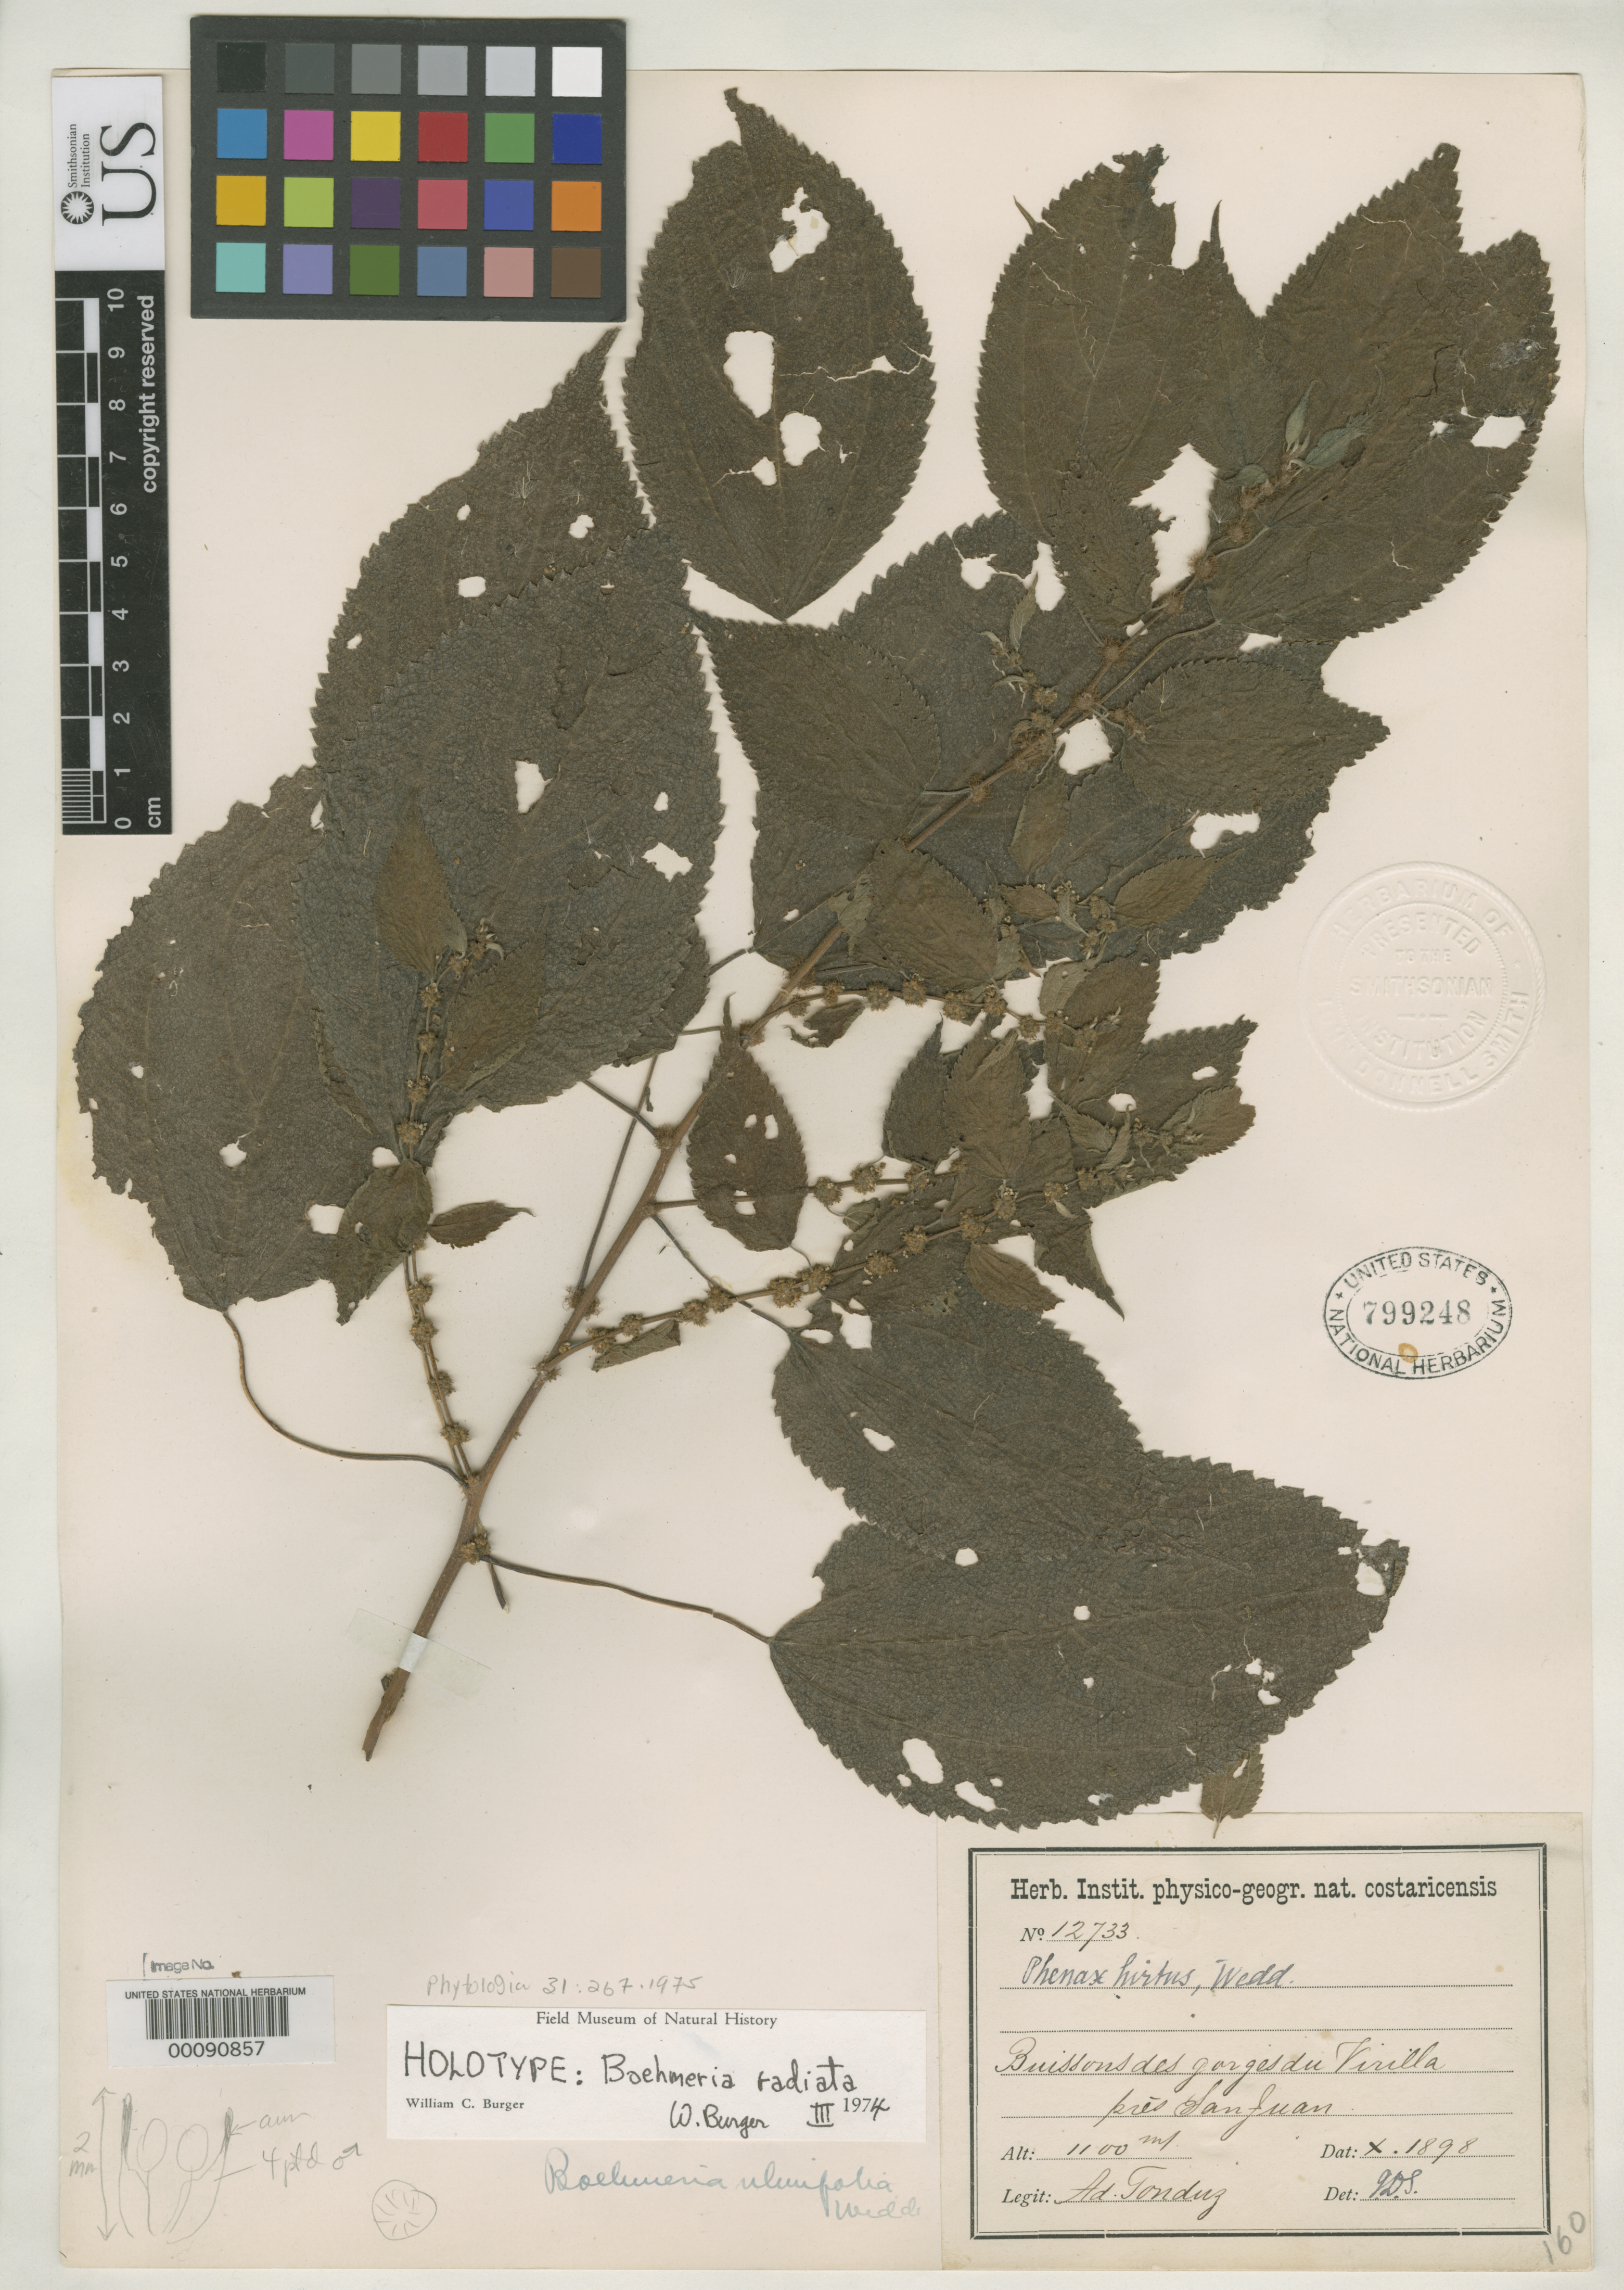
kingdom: Plantae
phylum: Tracheophyta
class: Magnoliopsida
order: Rosales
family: Urticaceae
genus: Boehmeria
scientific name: Boehmeria radiata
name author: W.C. Burger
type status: Holotype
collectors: A. Tonduz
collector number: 12733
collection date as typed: Oct 1898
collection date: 1898-10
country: Costa Rica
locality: Buissons des gorges du Virilla pres San Juan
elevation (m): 1100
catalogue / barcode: US 799248